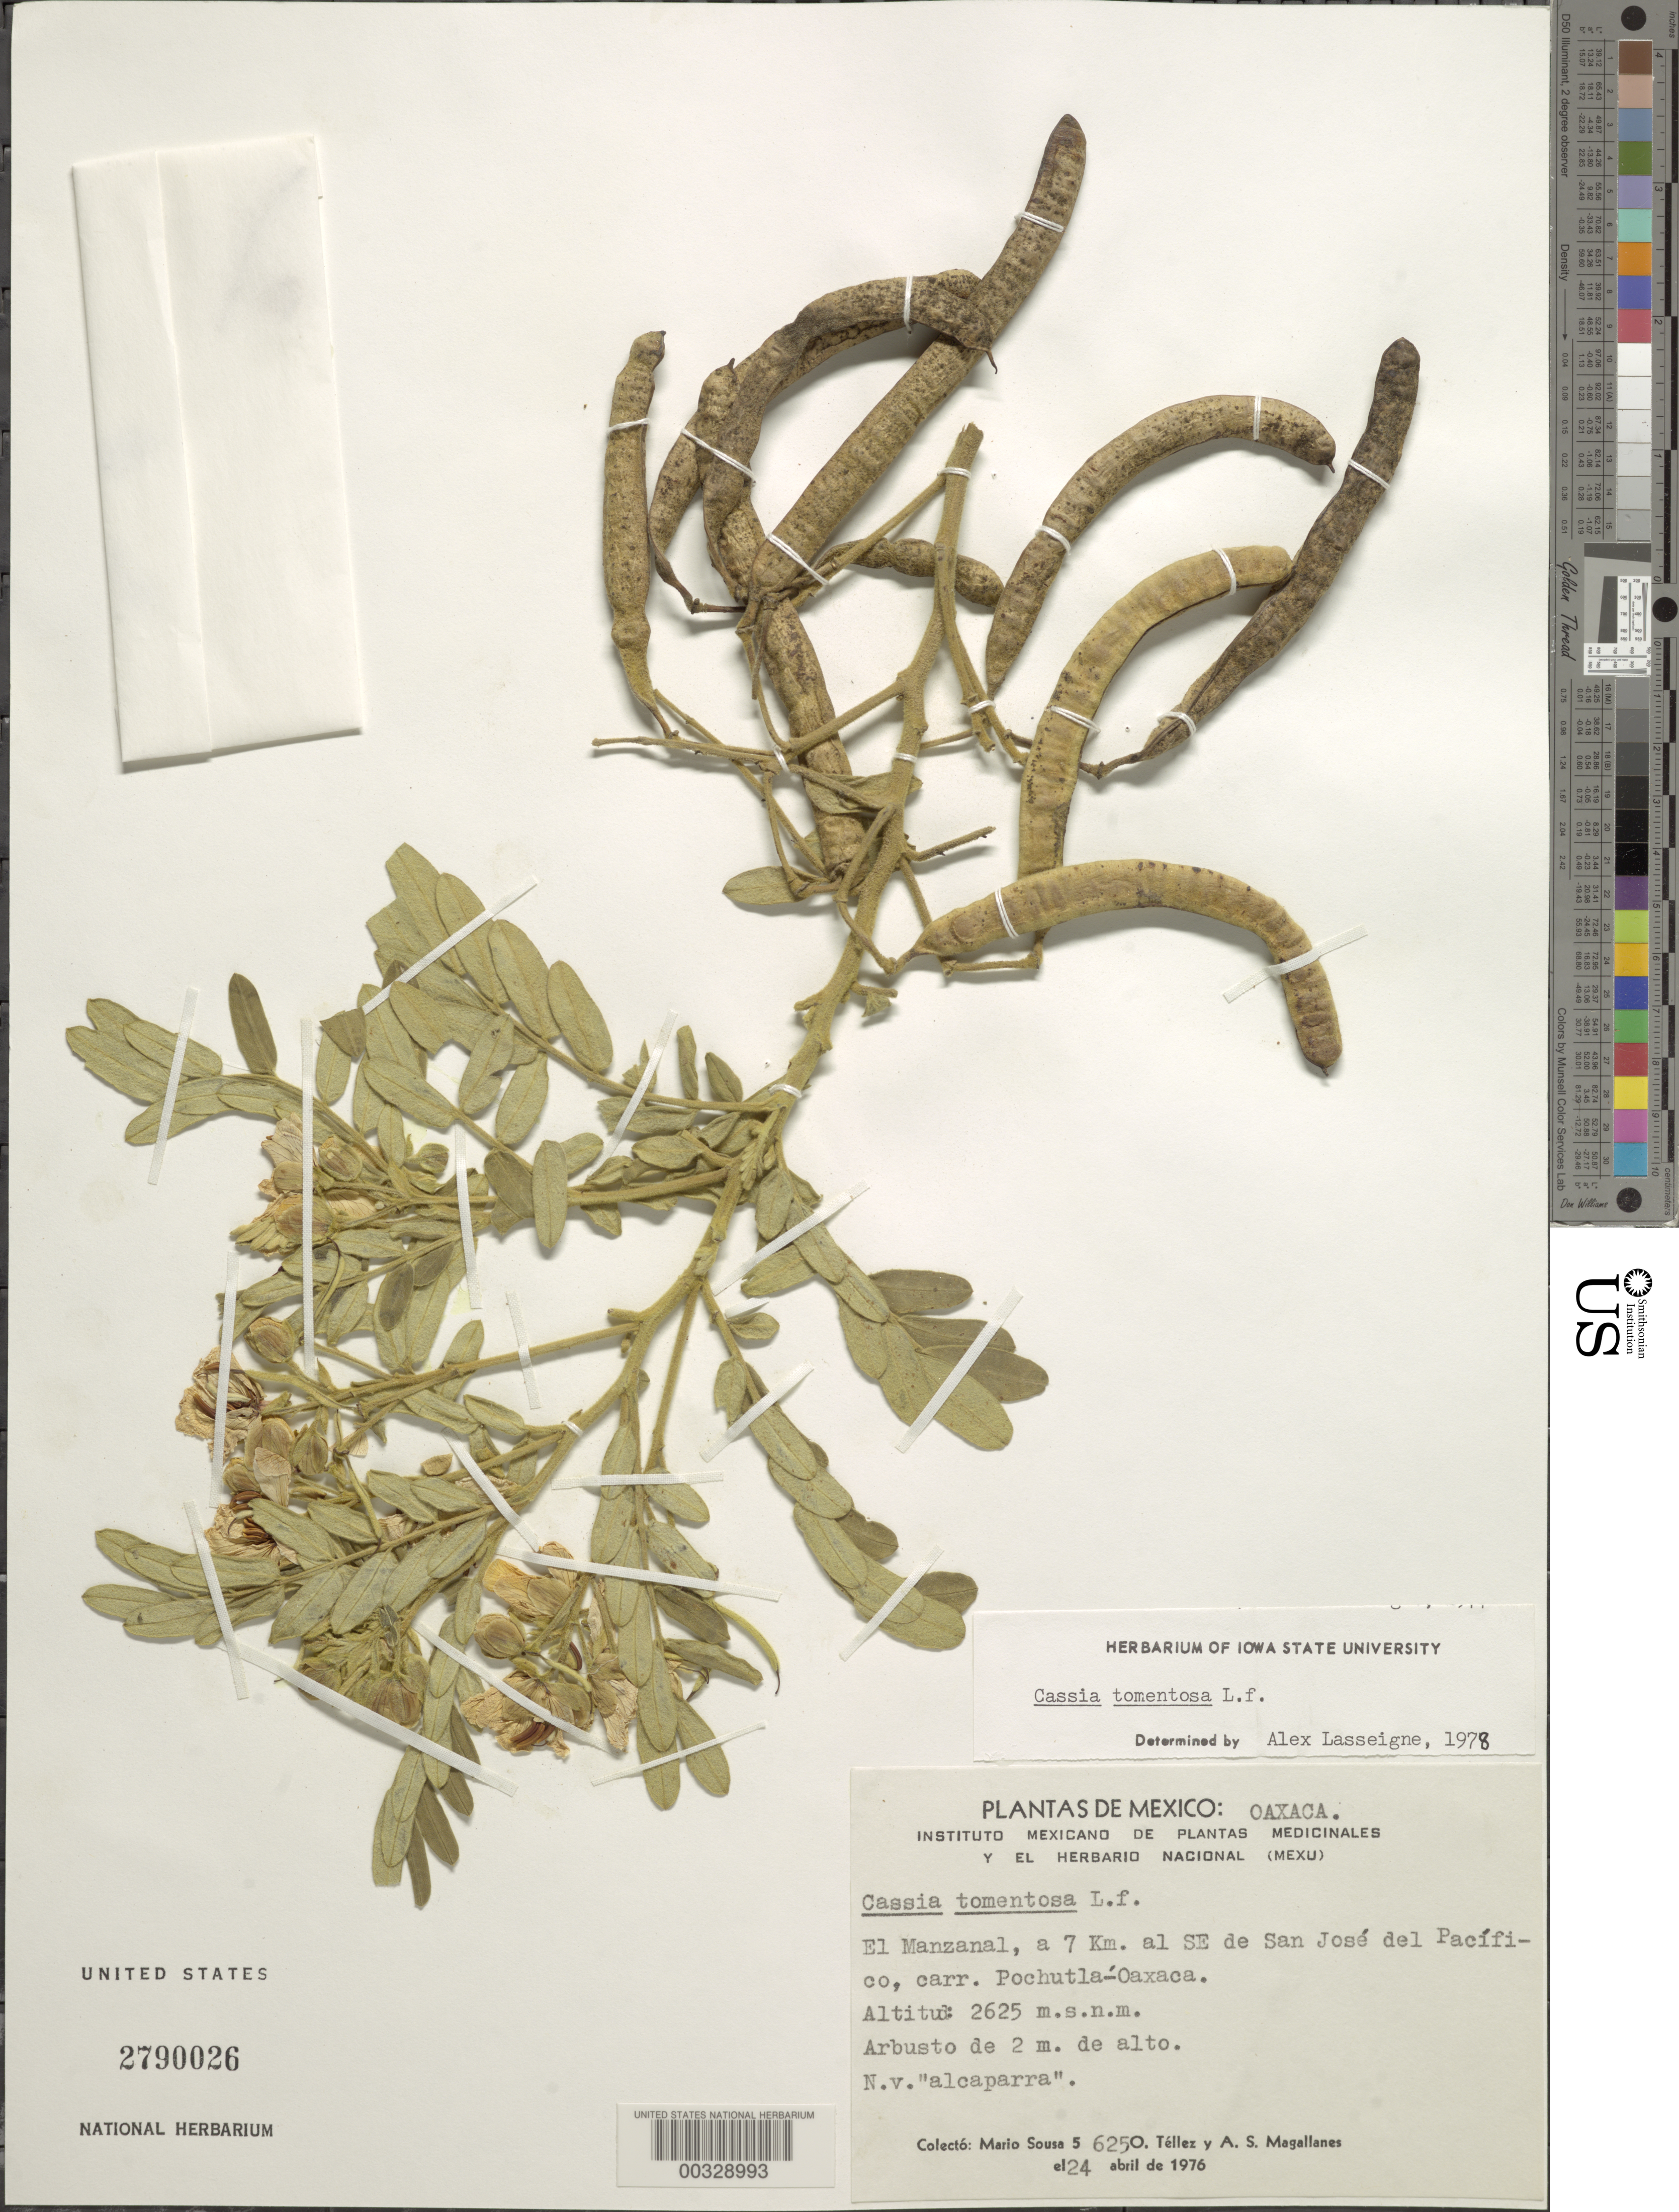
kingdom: Plantae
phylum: Tracheophyta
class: Magnoliopsida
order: Fabales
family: Fabaceae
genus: Senna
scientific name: Senna multiglandulosa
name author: (Jacq.) H.S. Irwin & Barneby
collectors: M. Sousa S., O. Téllez V. & A. Magallanes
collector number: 5625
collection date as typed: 24 Apr 1976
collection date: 1976-04-24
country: Mexico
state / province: Oaxaca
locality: El manzanal, 7 km SE of San Jose del pacifico, Pochutla-Oaxaca road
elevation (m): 2625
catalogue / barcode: US 2790026